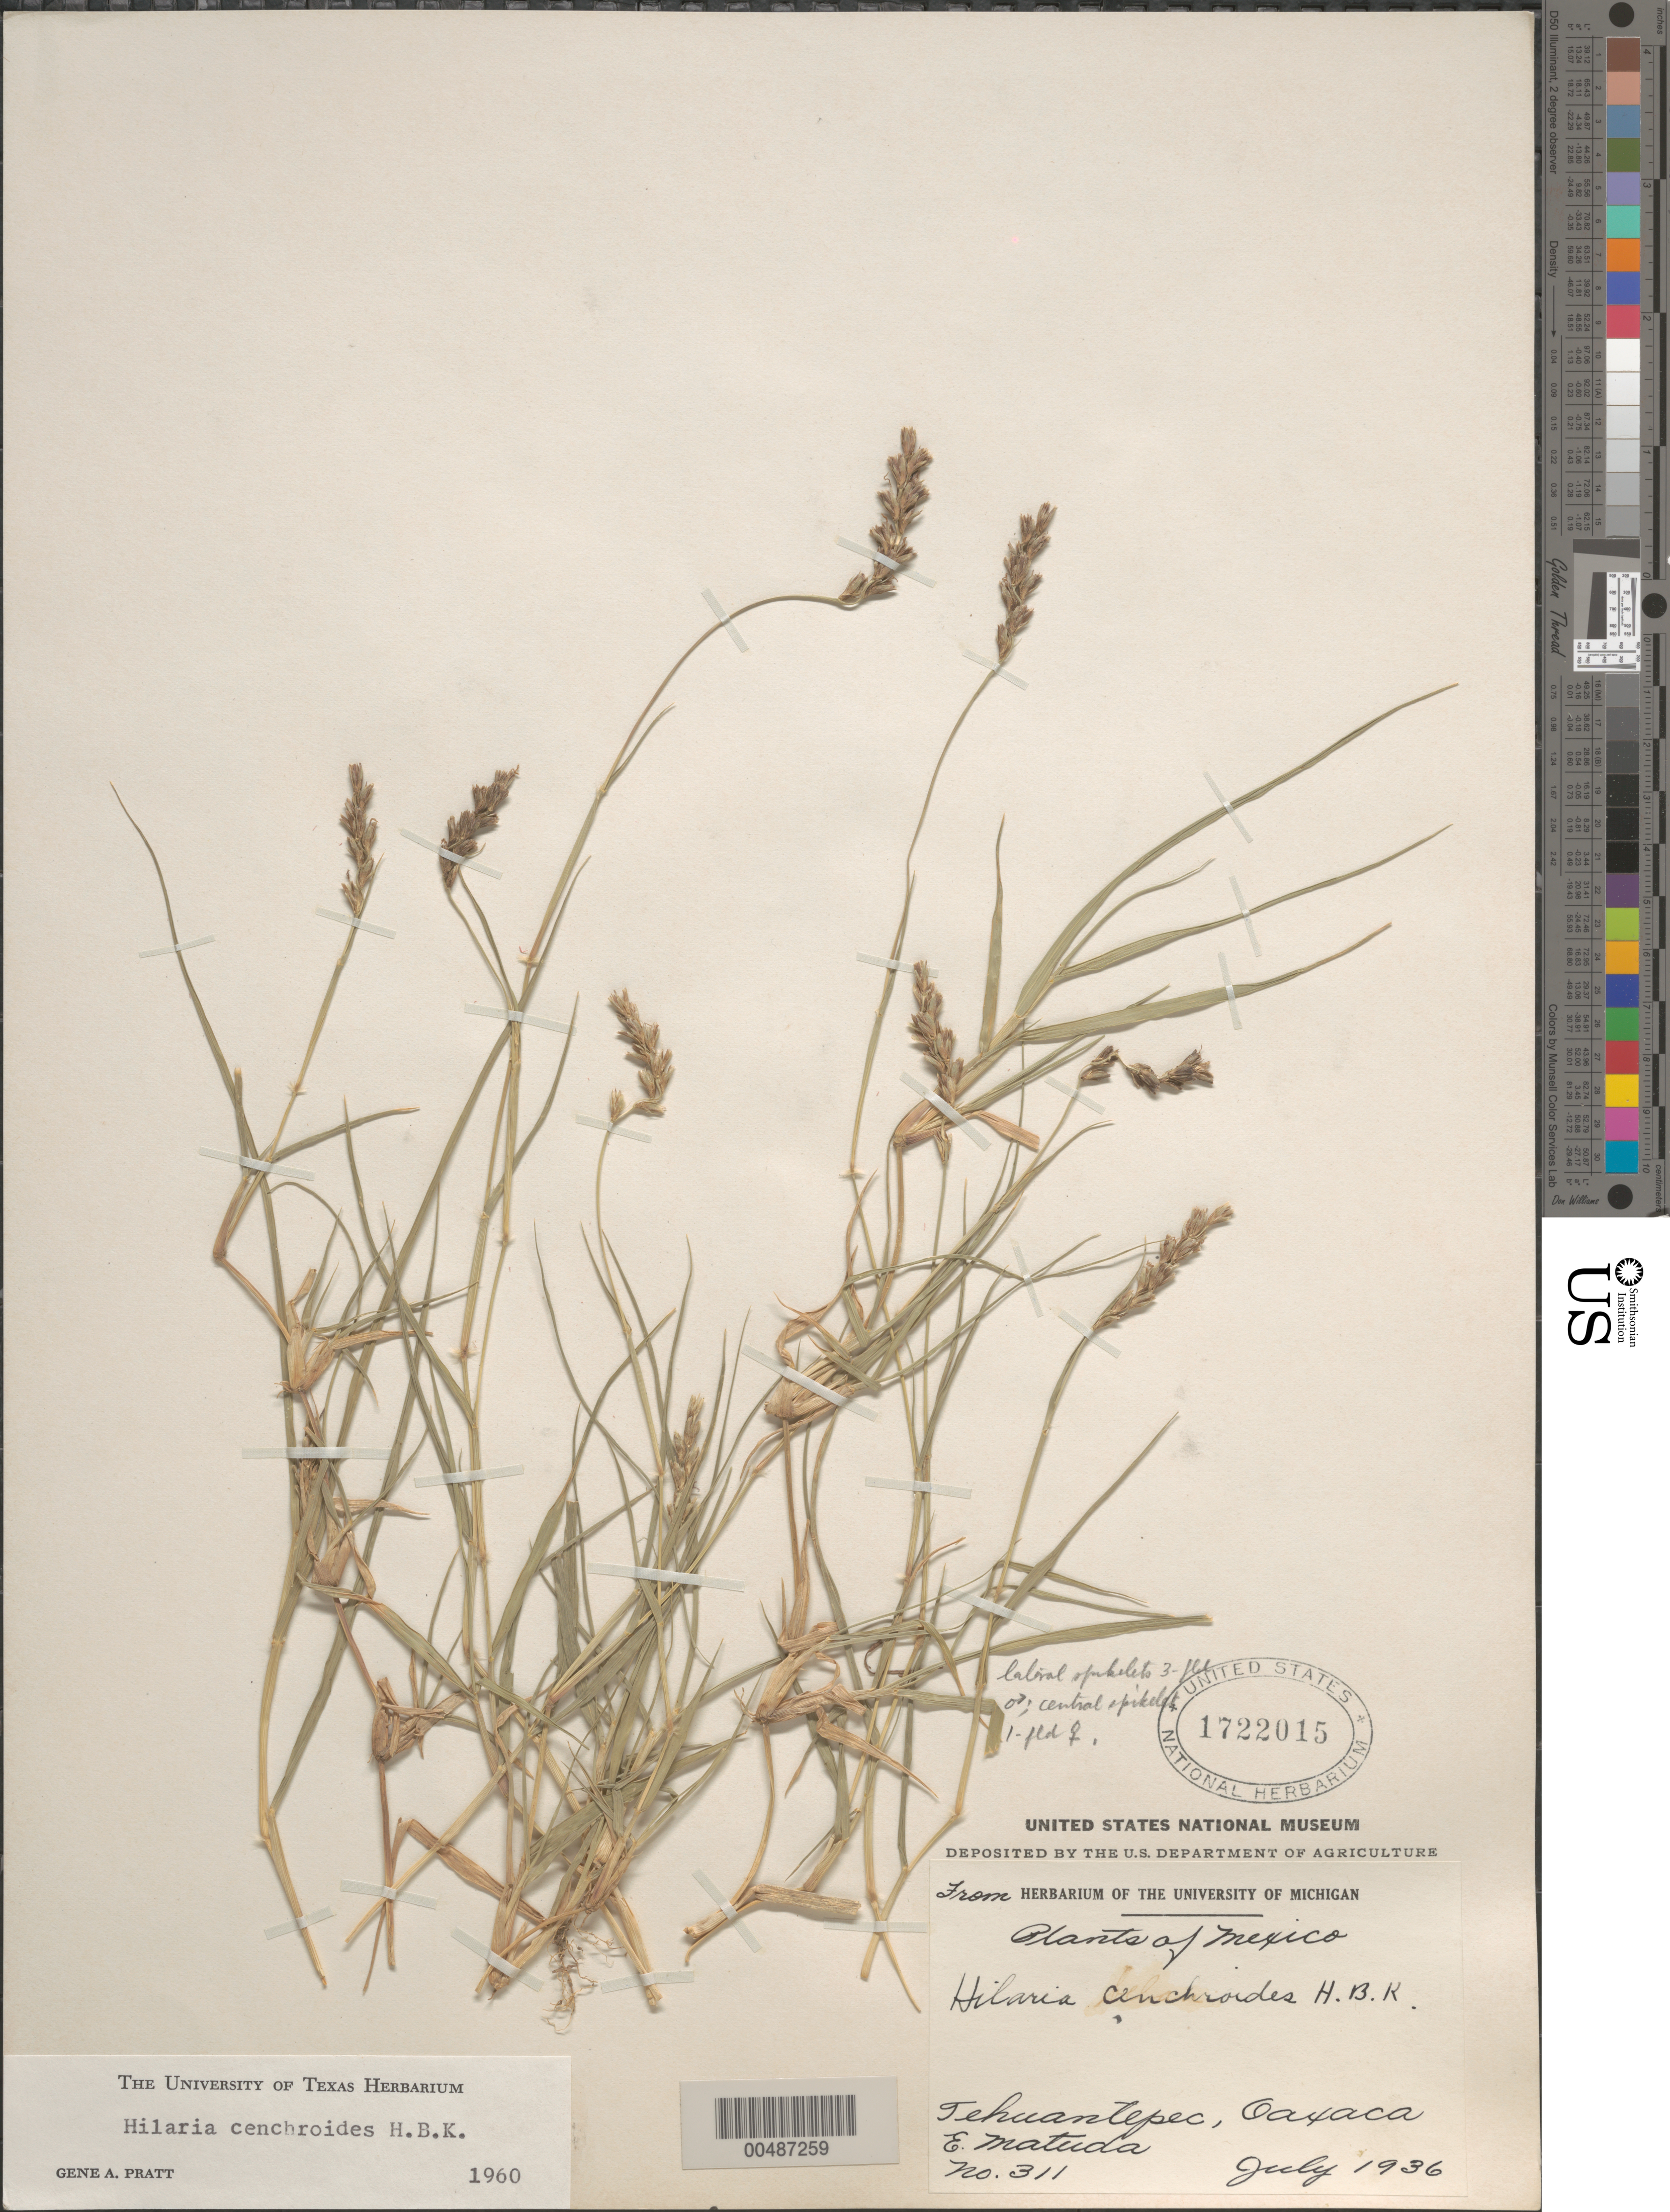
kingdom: Plantae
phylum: Tracheophyta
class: Liliopsida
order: Poales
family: Poaceae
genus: Hilaria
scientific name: Hilaria cenchroides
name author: Kunth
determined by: Pratt, G. A.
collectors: E. Matuda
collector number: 311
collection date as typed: Jul 1936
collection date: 1936-07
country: Mexico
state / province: Oaxaca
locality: Tehuantepec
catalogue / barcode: US 1722015